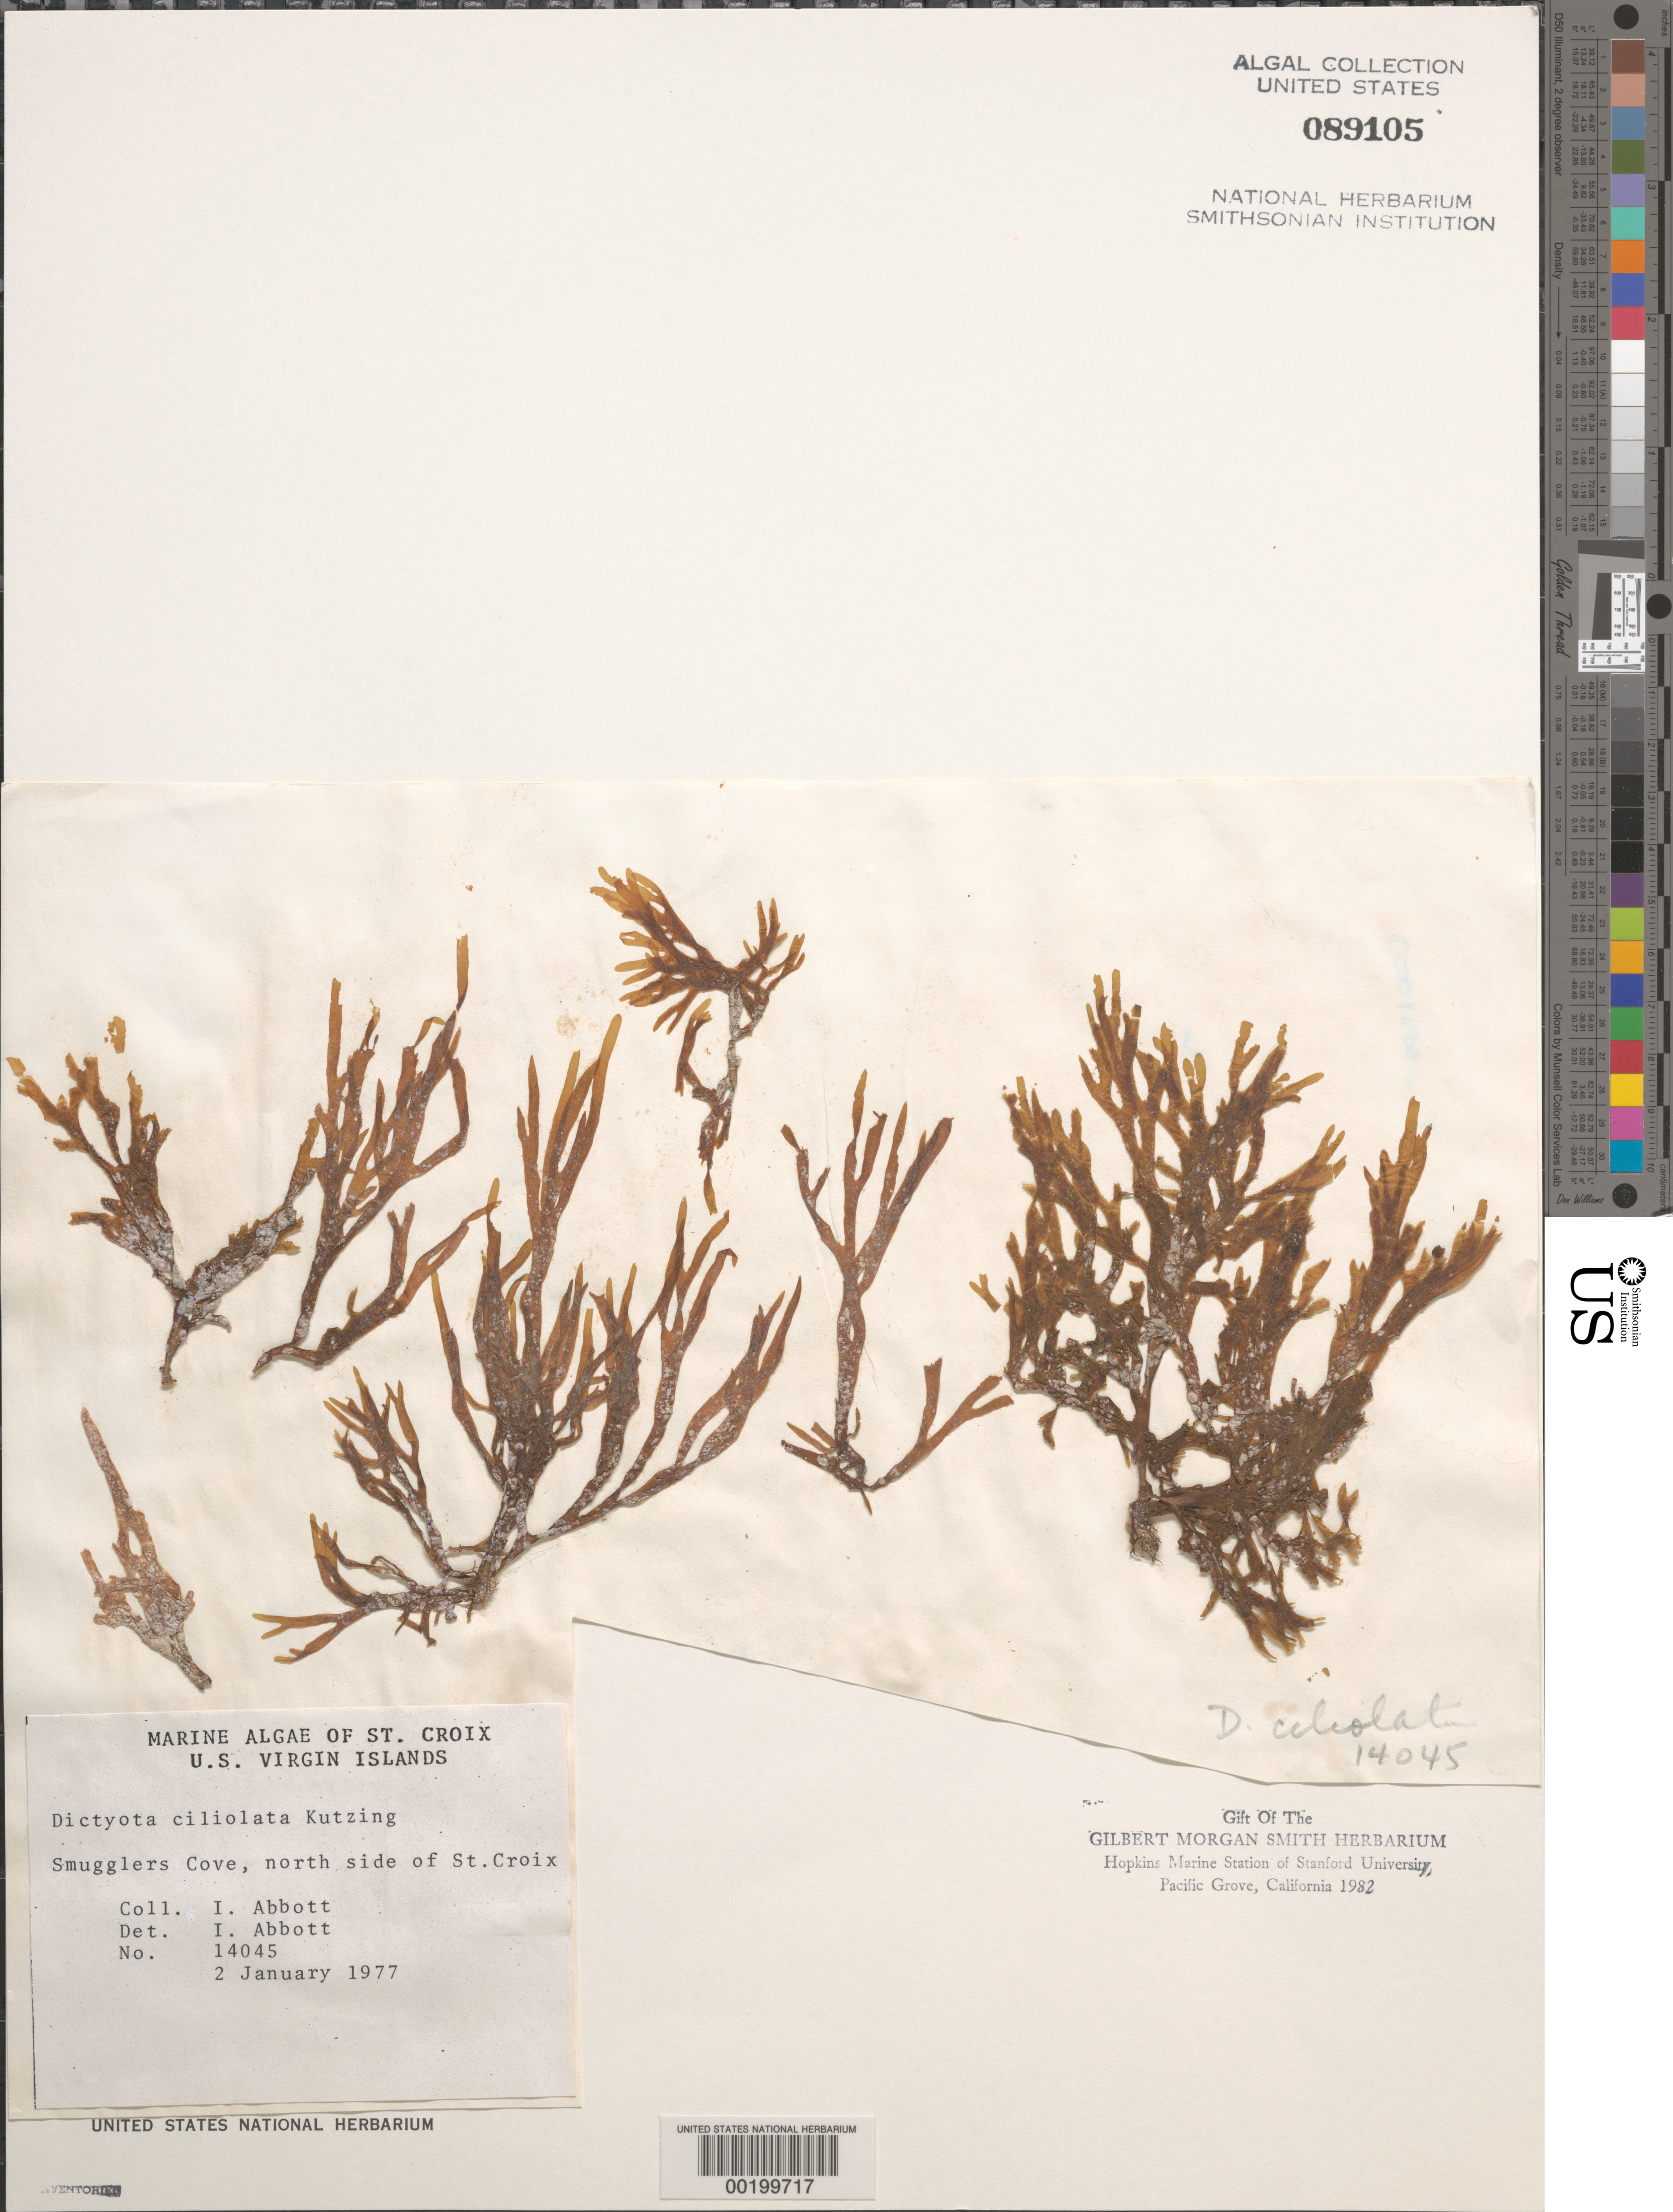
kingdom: Chromista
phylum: Ochrophyta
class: Phaeophyceae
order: Dictyotales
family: Dictyotaceae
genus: Dictyota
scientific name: Dictyota ciliolata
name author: Sond. ex Kütz.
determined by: Abbott, Isabella A.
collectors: I. A. Abbott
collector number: IAA 14045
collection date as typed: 02 Jan 1977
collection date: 1977-01-02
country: U.S. Virgin Islands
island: St. Croix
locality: Smuggler's Cove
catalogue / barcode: US 89105